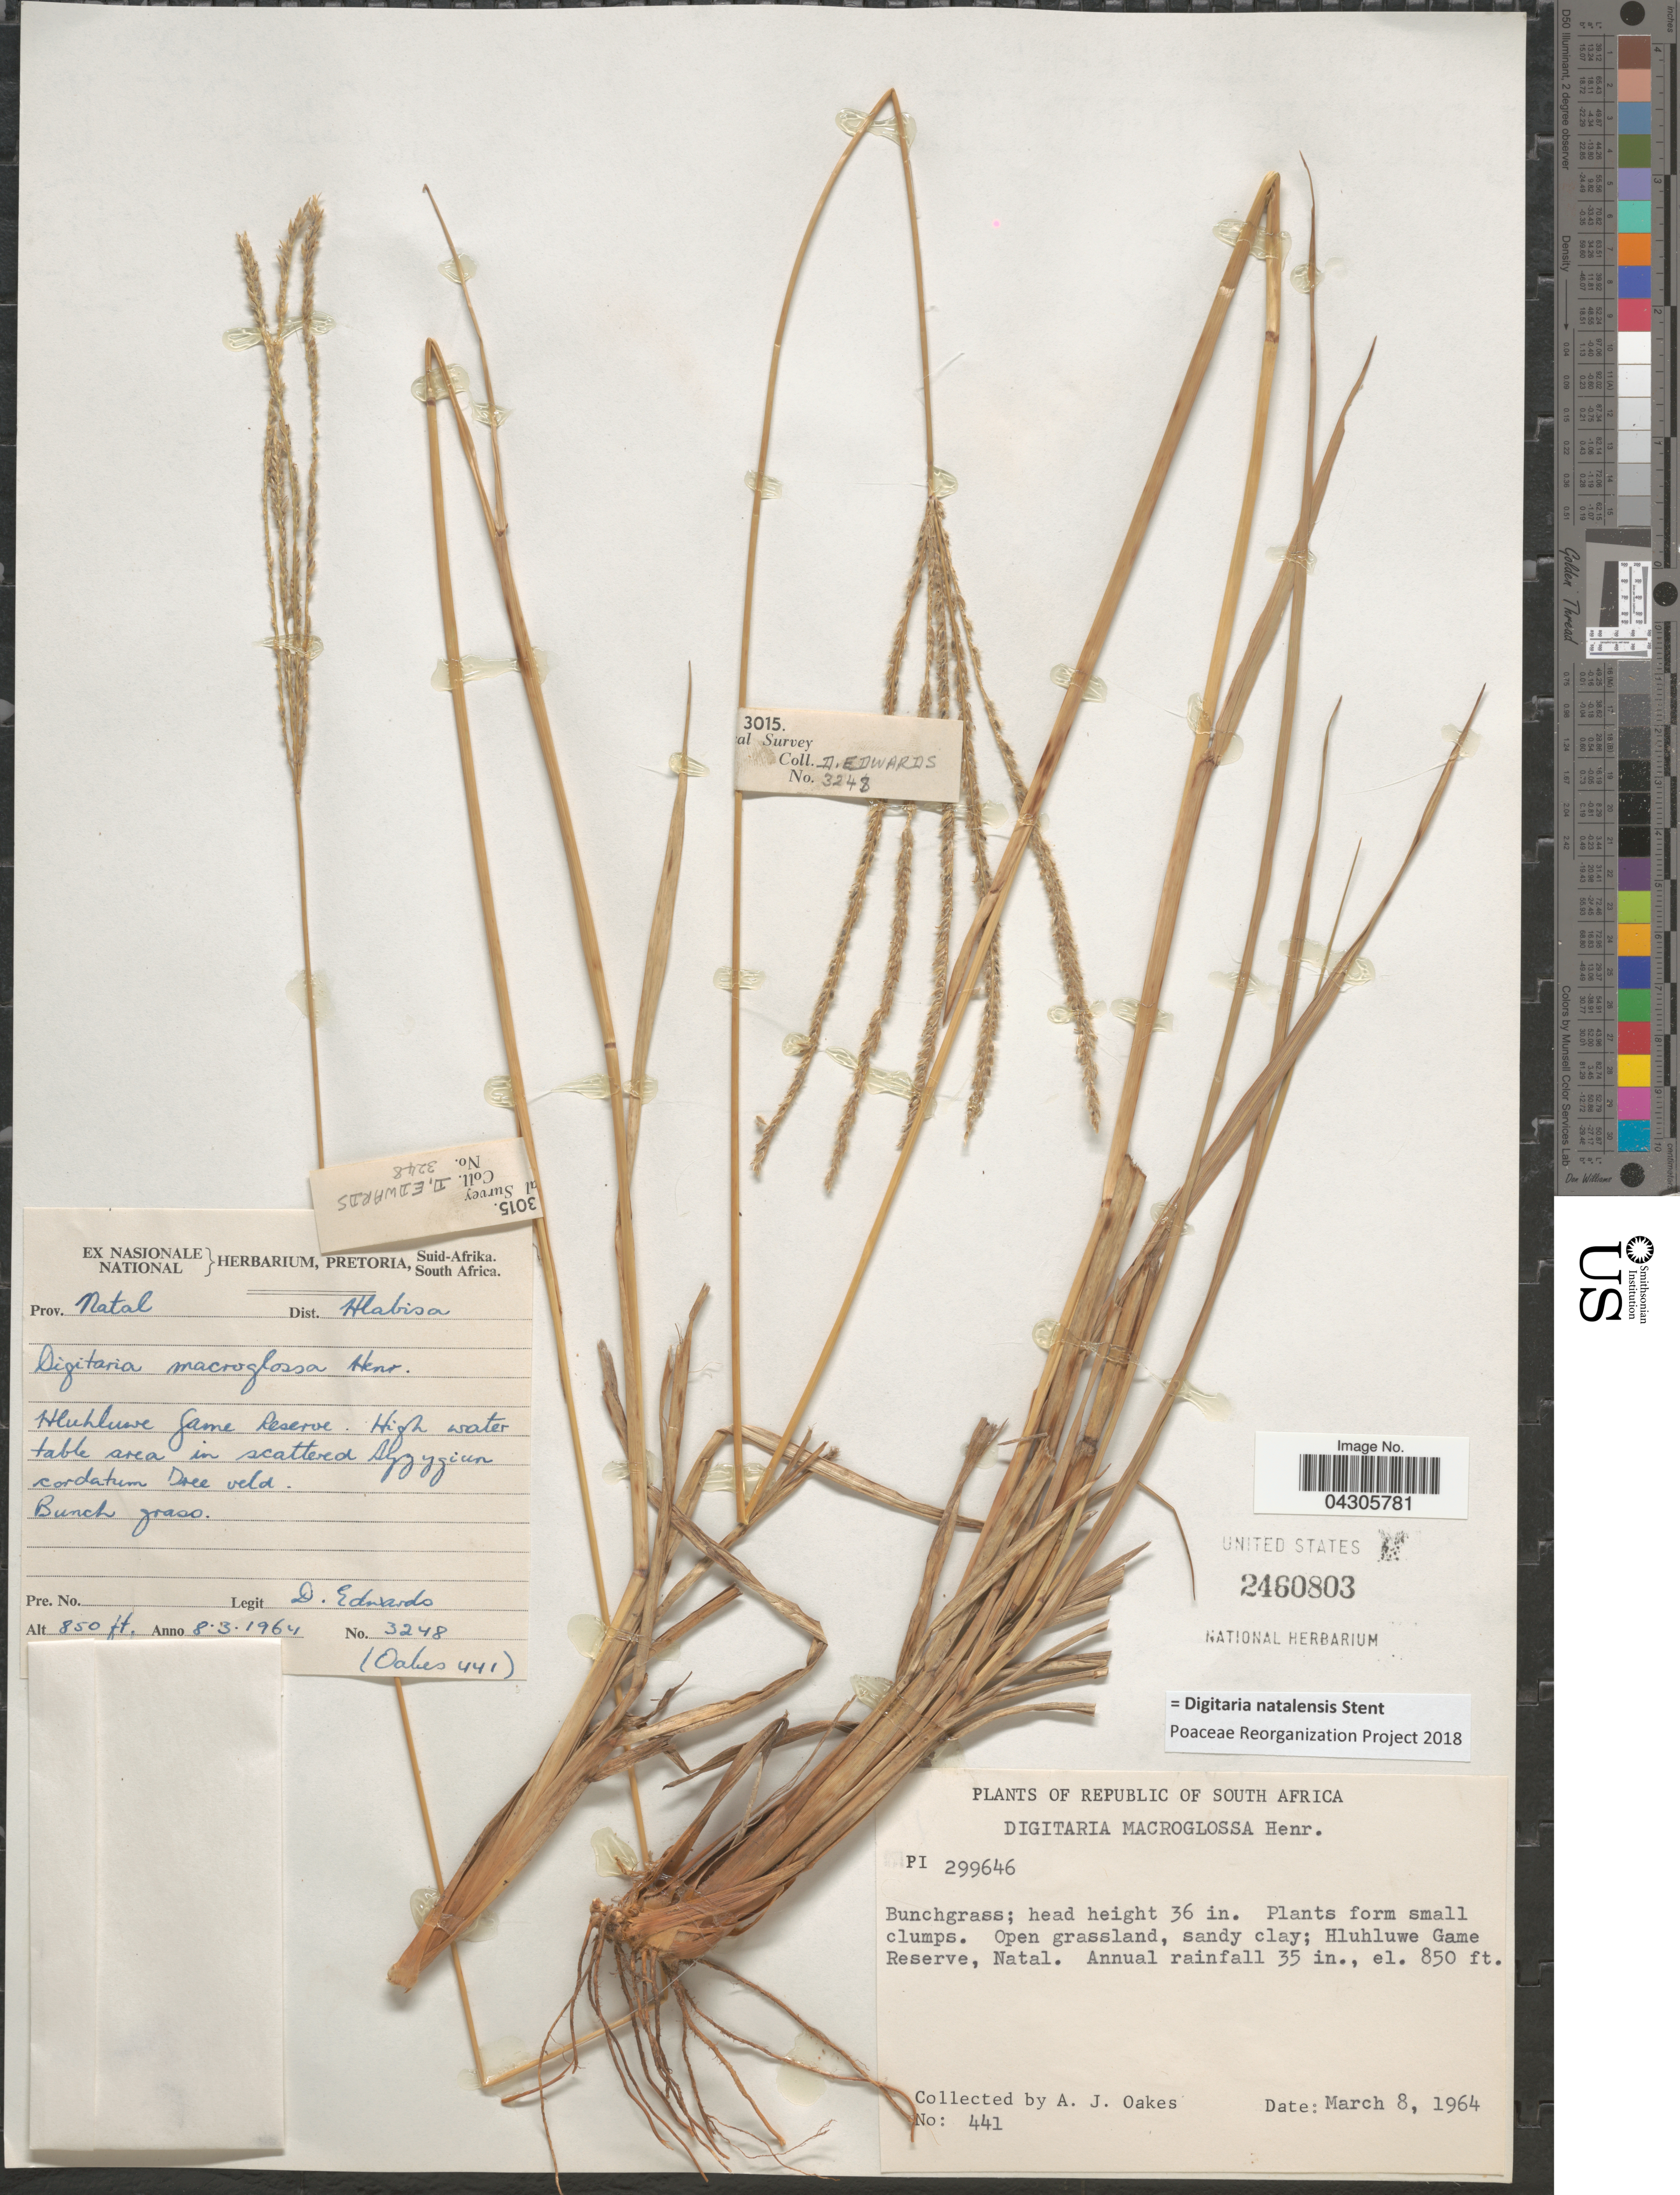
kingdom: Plantae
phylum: Tracheophyta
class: Liliopsida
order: Poales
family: Poaceae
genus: Digitaria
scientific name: Digitaria natalensis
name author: Stent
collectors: D. Edwards & A. Oakes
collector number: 441/3248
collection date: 1964-03-08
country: South Africa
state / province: KwaZulu-Natal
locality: Hluhluwe Game Reserve, Natal.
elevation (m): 259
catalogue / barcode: US 2460803